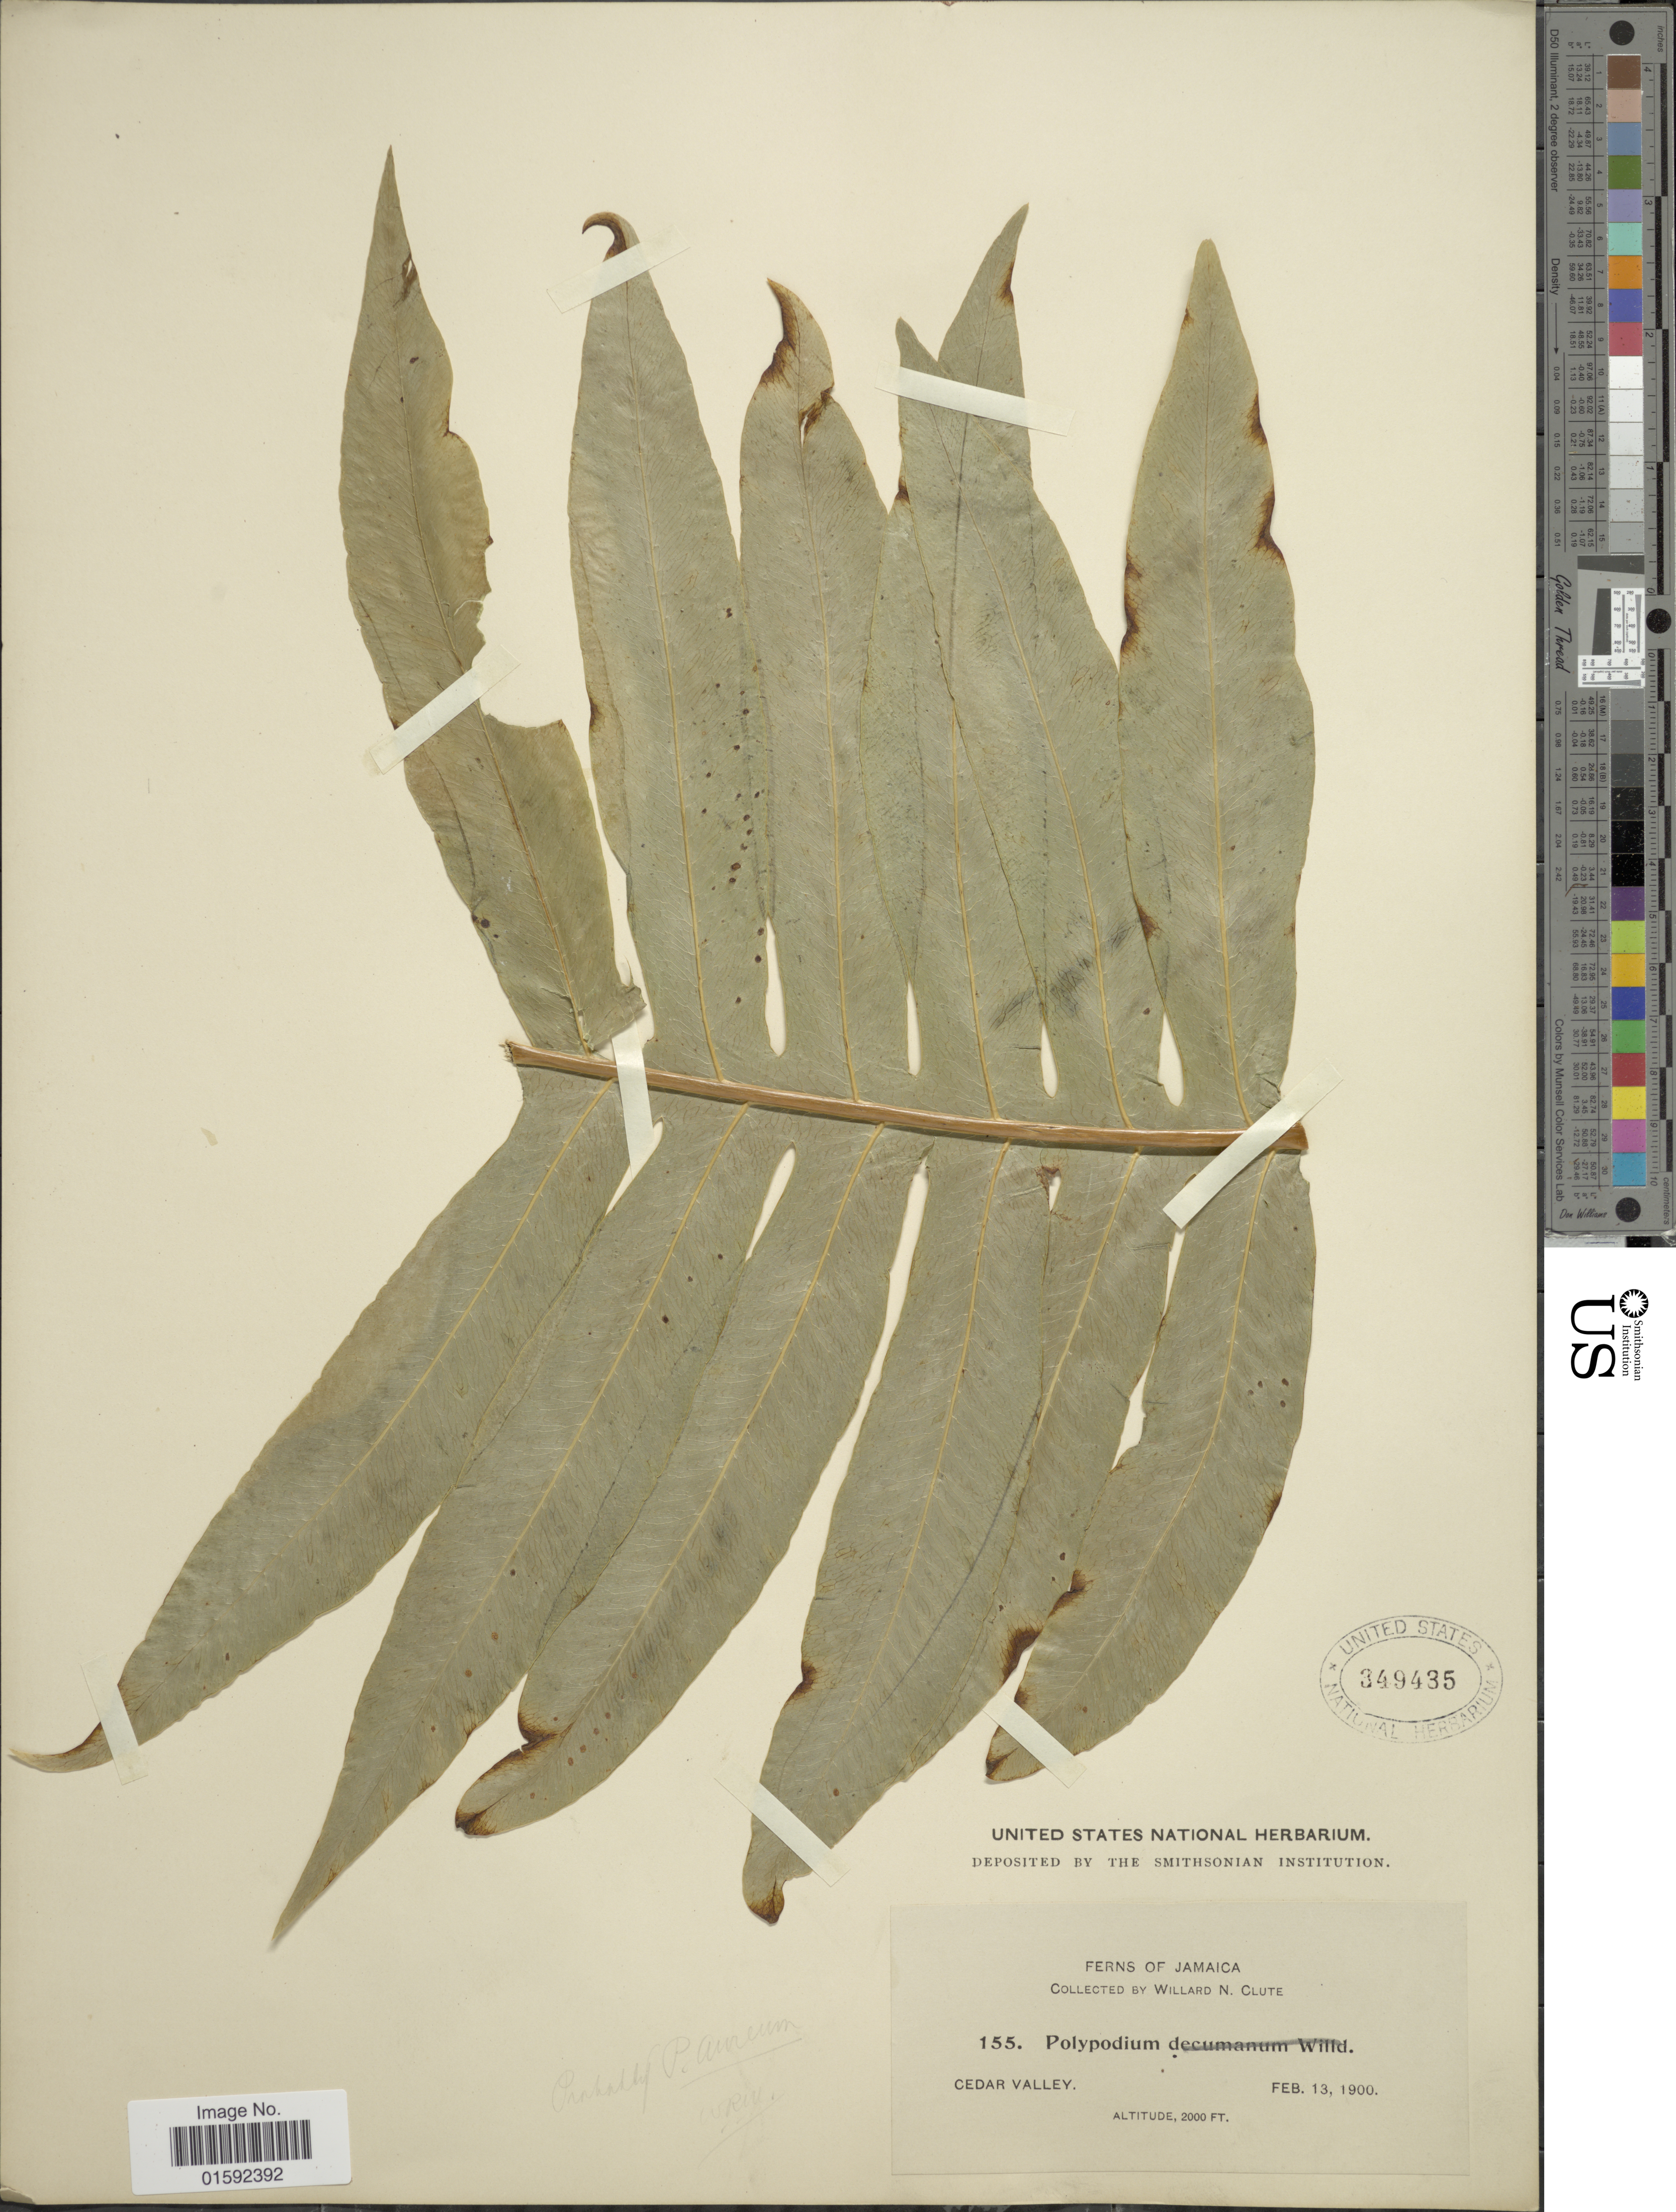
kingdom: Plantae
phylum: Tracheophyta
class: Polypodiopsida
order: Polypodiales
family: Polypodiaceae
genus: Phlebodium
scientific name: Phlebodium aureum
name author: (L.) J. Sm.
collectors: W. N. Clute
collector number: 155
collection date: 1900-02-13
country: Jamaica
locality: Jamaica, Cedar Valley.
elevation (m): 610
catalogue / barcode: US 349435